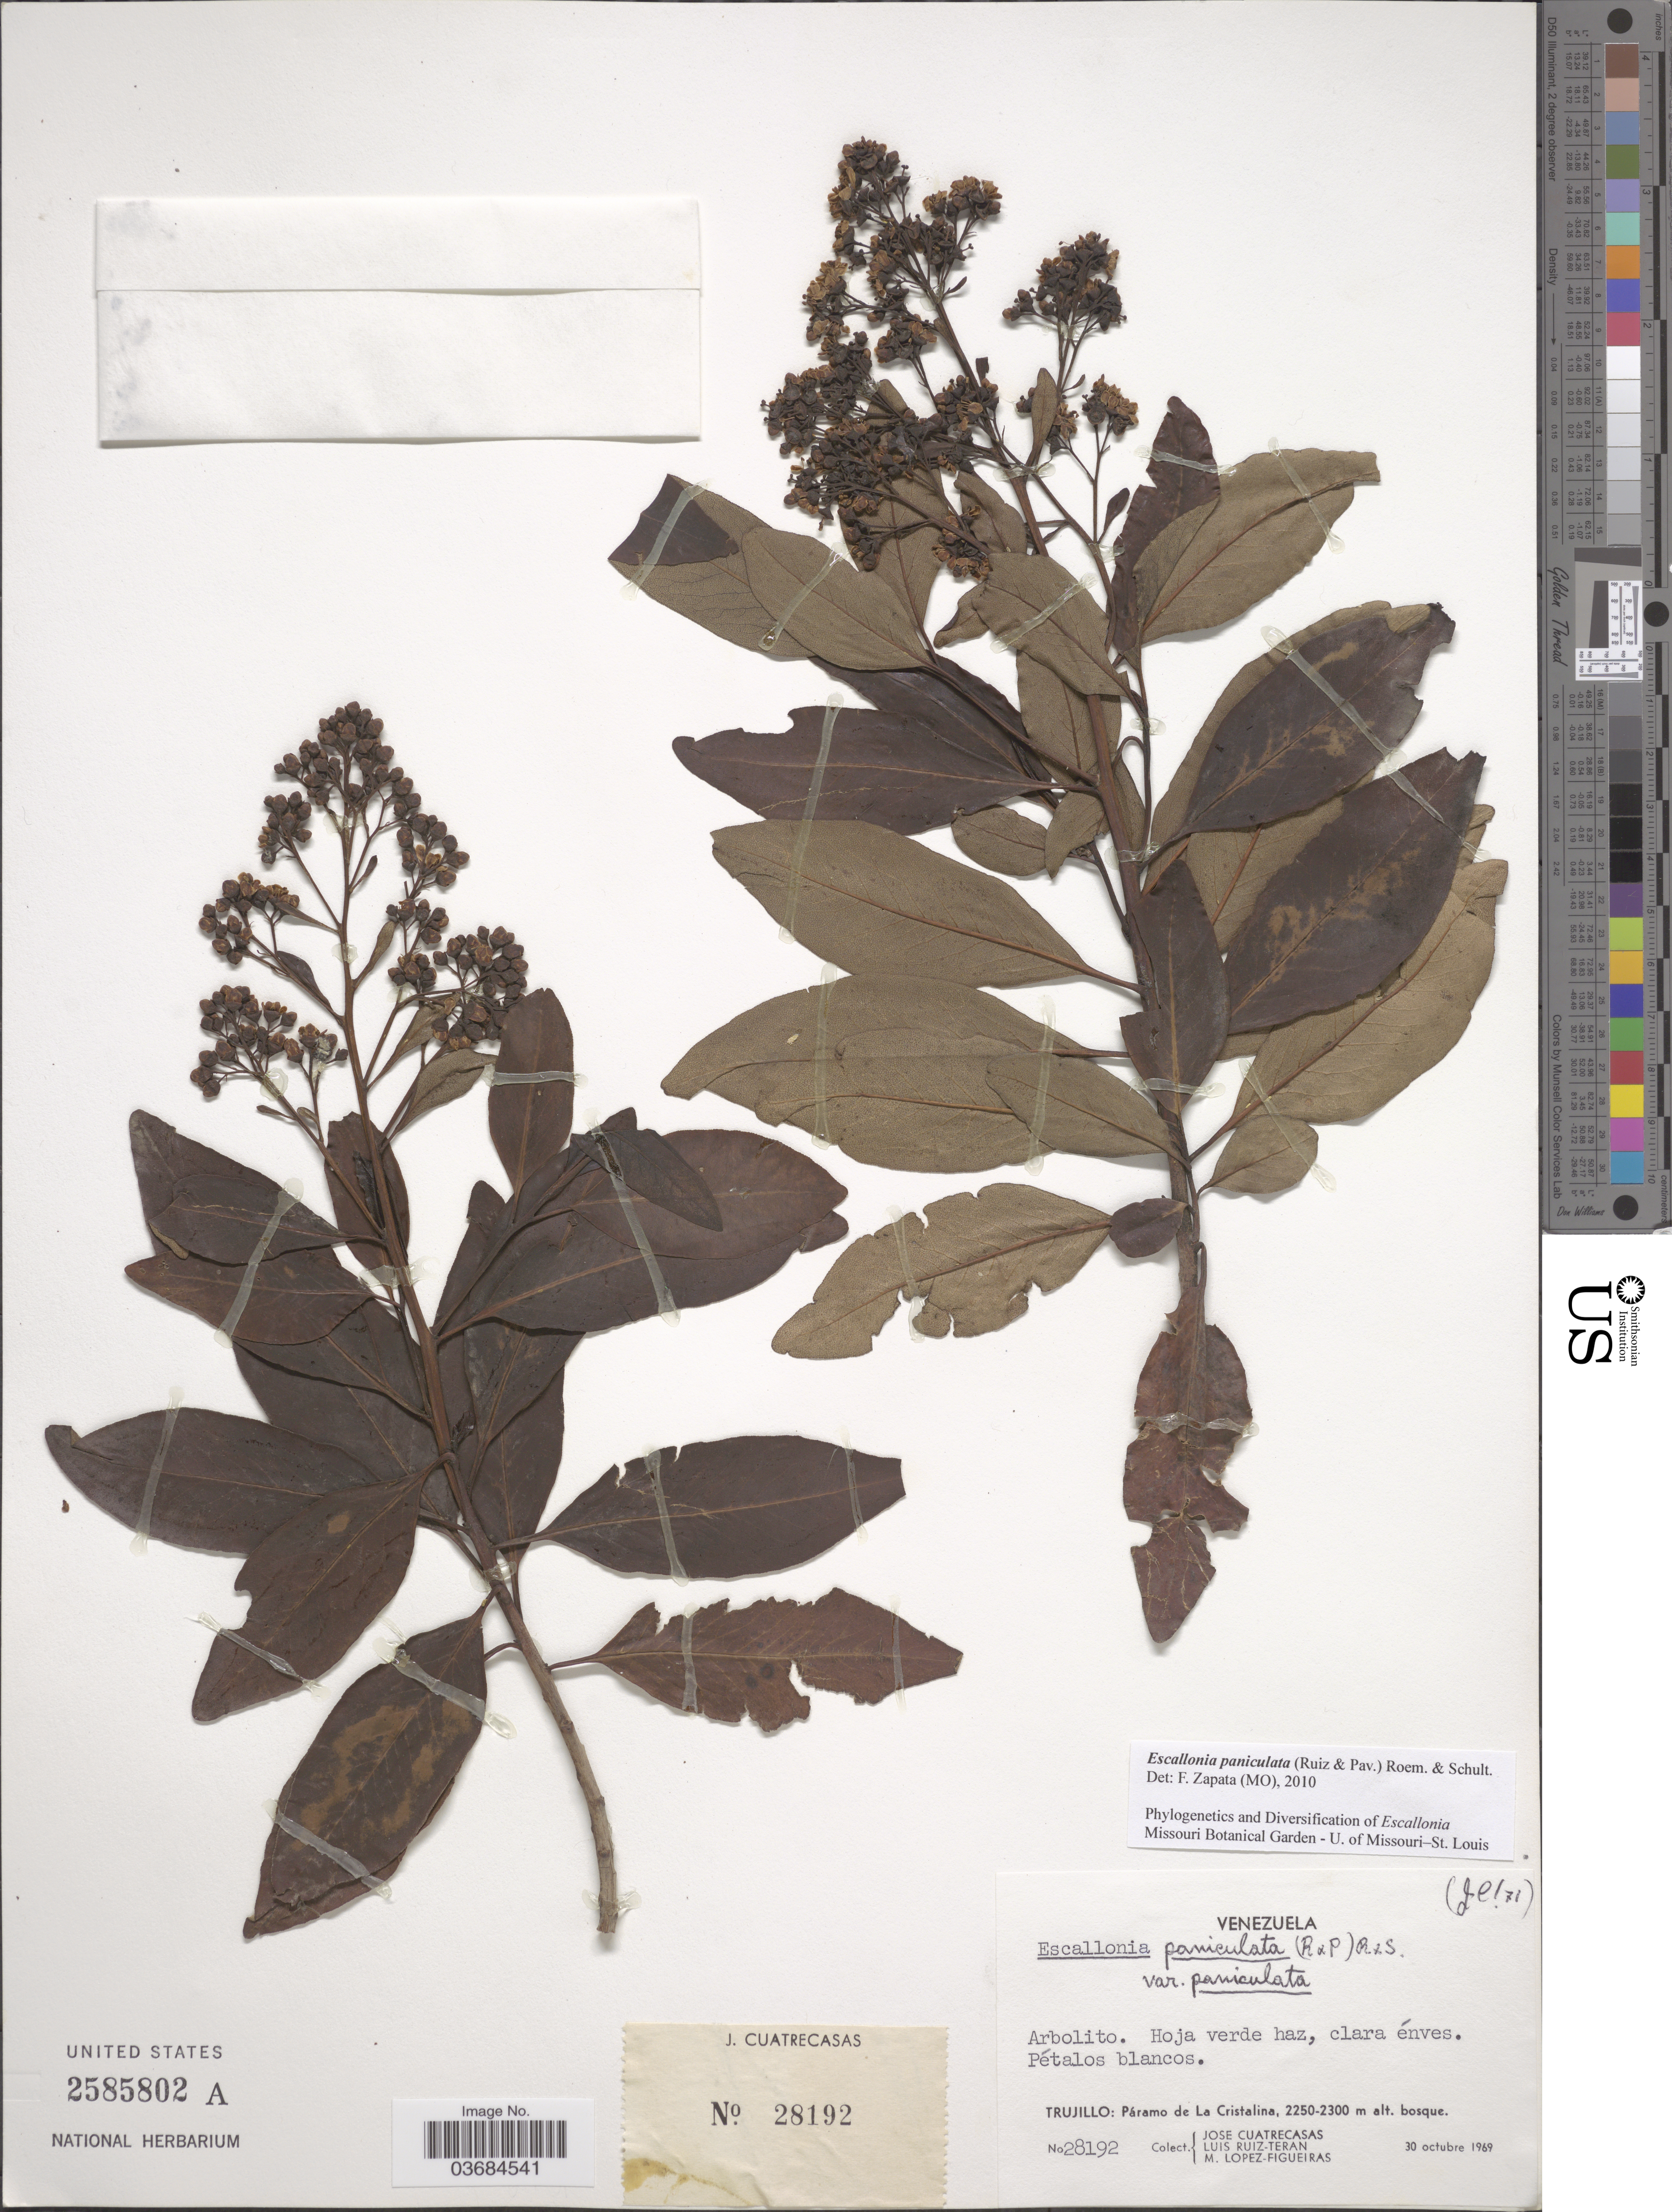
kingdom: Plantae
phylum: Tracheophyta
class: Magnoliopsida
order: Escalloniales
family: Escalloniaceae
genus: Escallonia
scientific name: Escallonia paniculata var. paniculata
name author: (Ruiz & Pav.) Roem. & Schult.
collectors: J. Cuatrecasas, L. E. Ruíz-Terán & M. López Figueiras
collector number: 28192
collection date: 1969-10-30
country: Venezuela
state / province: Trujillo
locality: Hoja verde haz, clara énes. Pétalos blancos. Páramo de La Cristalina.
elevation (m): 2250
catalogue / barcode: US 2585802A